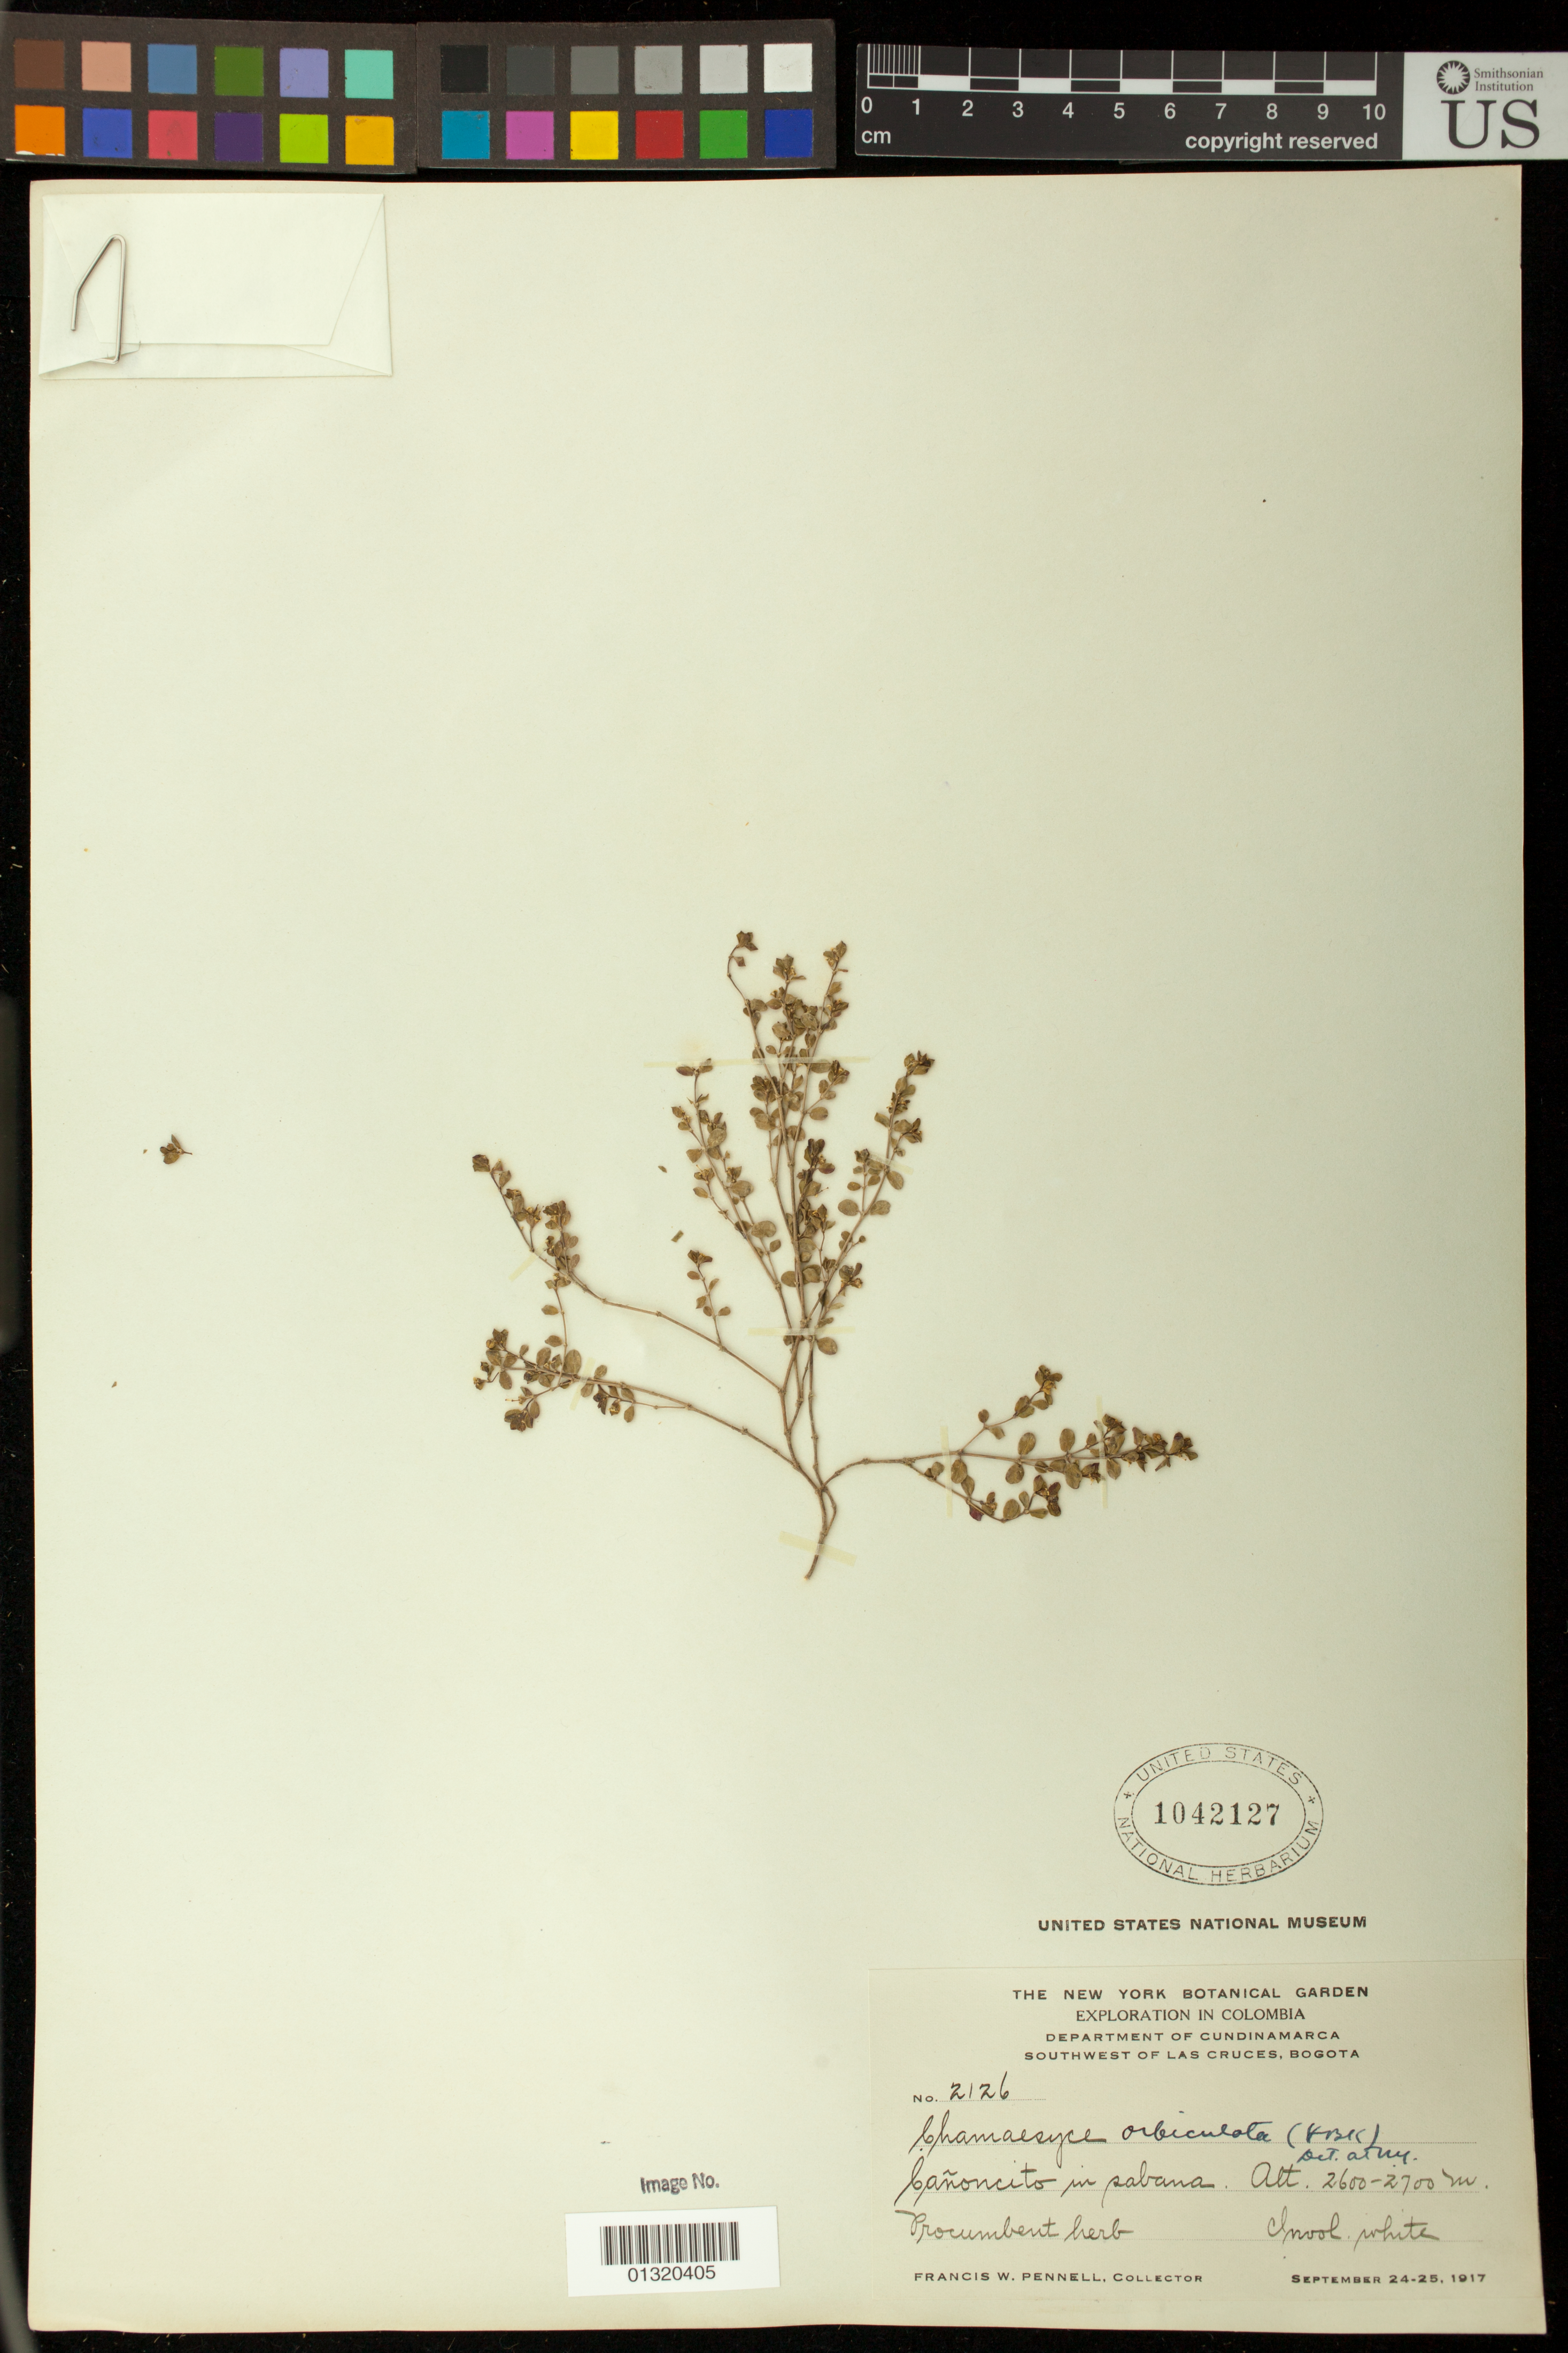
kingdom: Plantae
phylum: Tracheophyta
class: Magnoliopsida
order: Malpighiales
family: Euphorbiaceae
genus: Euphorbia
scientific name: Euphorbia orbiculata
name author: Kunth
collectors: F. W. Pennell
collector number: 2126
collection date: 1917-09-24/1917-09-25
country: Colombia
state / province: Cundinamarca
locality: Southwest of Las Cruces, Bogota.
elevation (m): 2600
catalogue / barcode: US 1042127